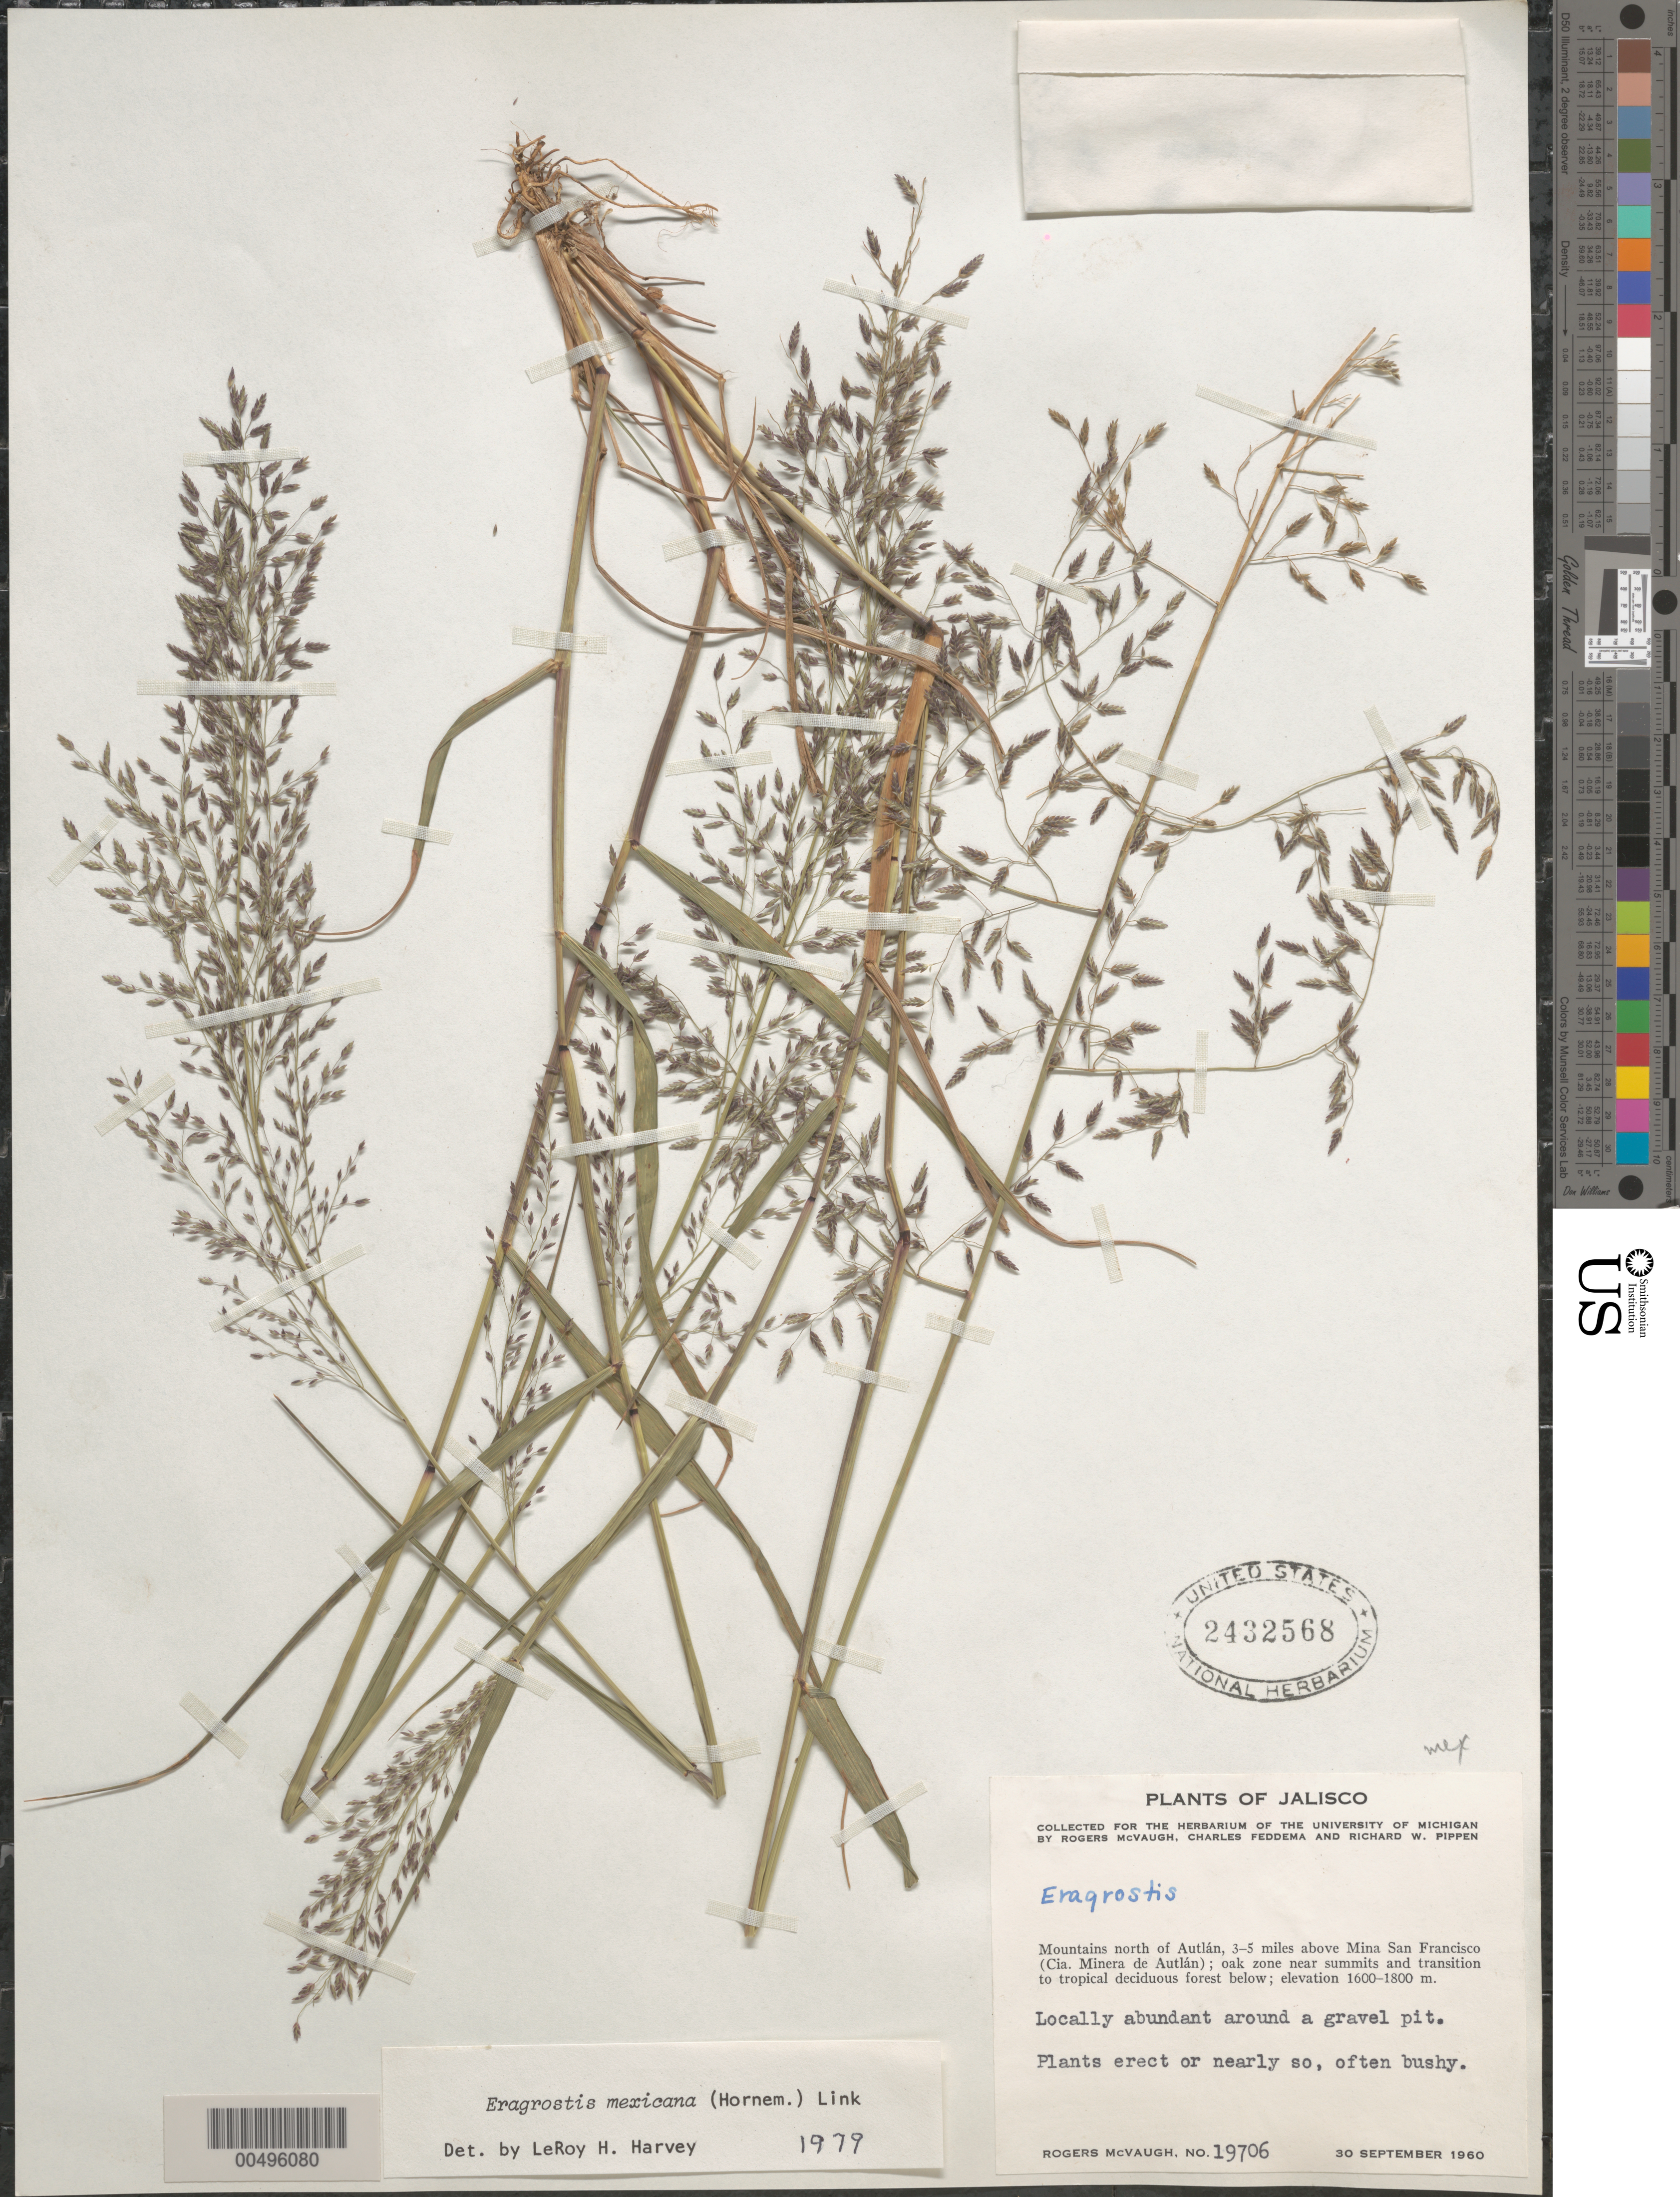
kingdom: Plantae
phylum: Tracheophyta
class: Liliopsida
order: Poales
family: Poaceae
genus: Eragrostis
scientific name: Eragrostis mexicana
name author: (Hornem.) Link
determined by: Harvey, L. H.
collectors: R. McVaugh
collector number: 19706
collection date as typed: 30 Sep 1960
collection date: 1960-09-30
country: Mexico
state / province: Jalisco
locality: Mtns N of Autlán, 3-5 mi above Mina San Francisco (Cia. Minera de Autlán)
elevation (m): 1600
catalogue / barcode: US 2432568